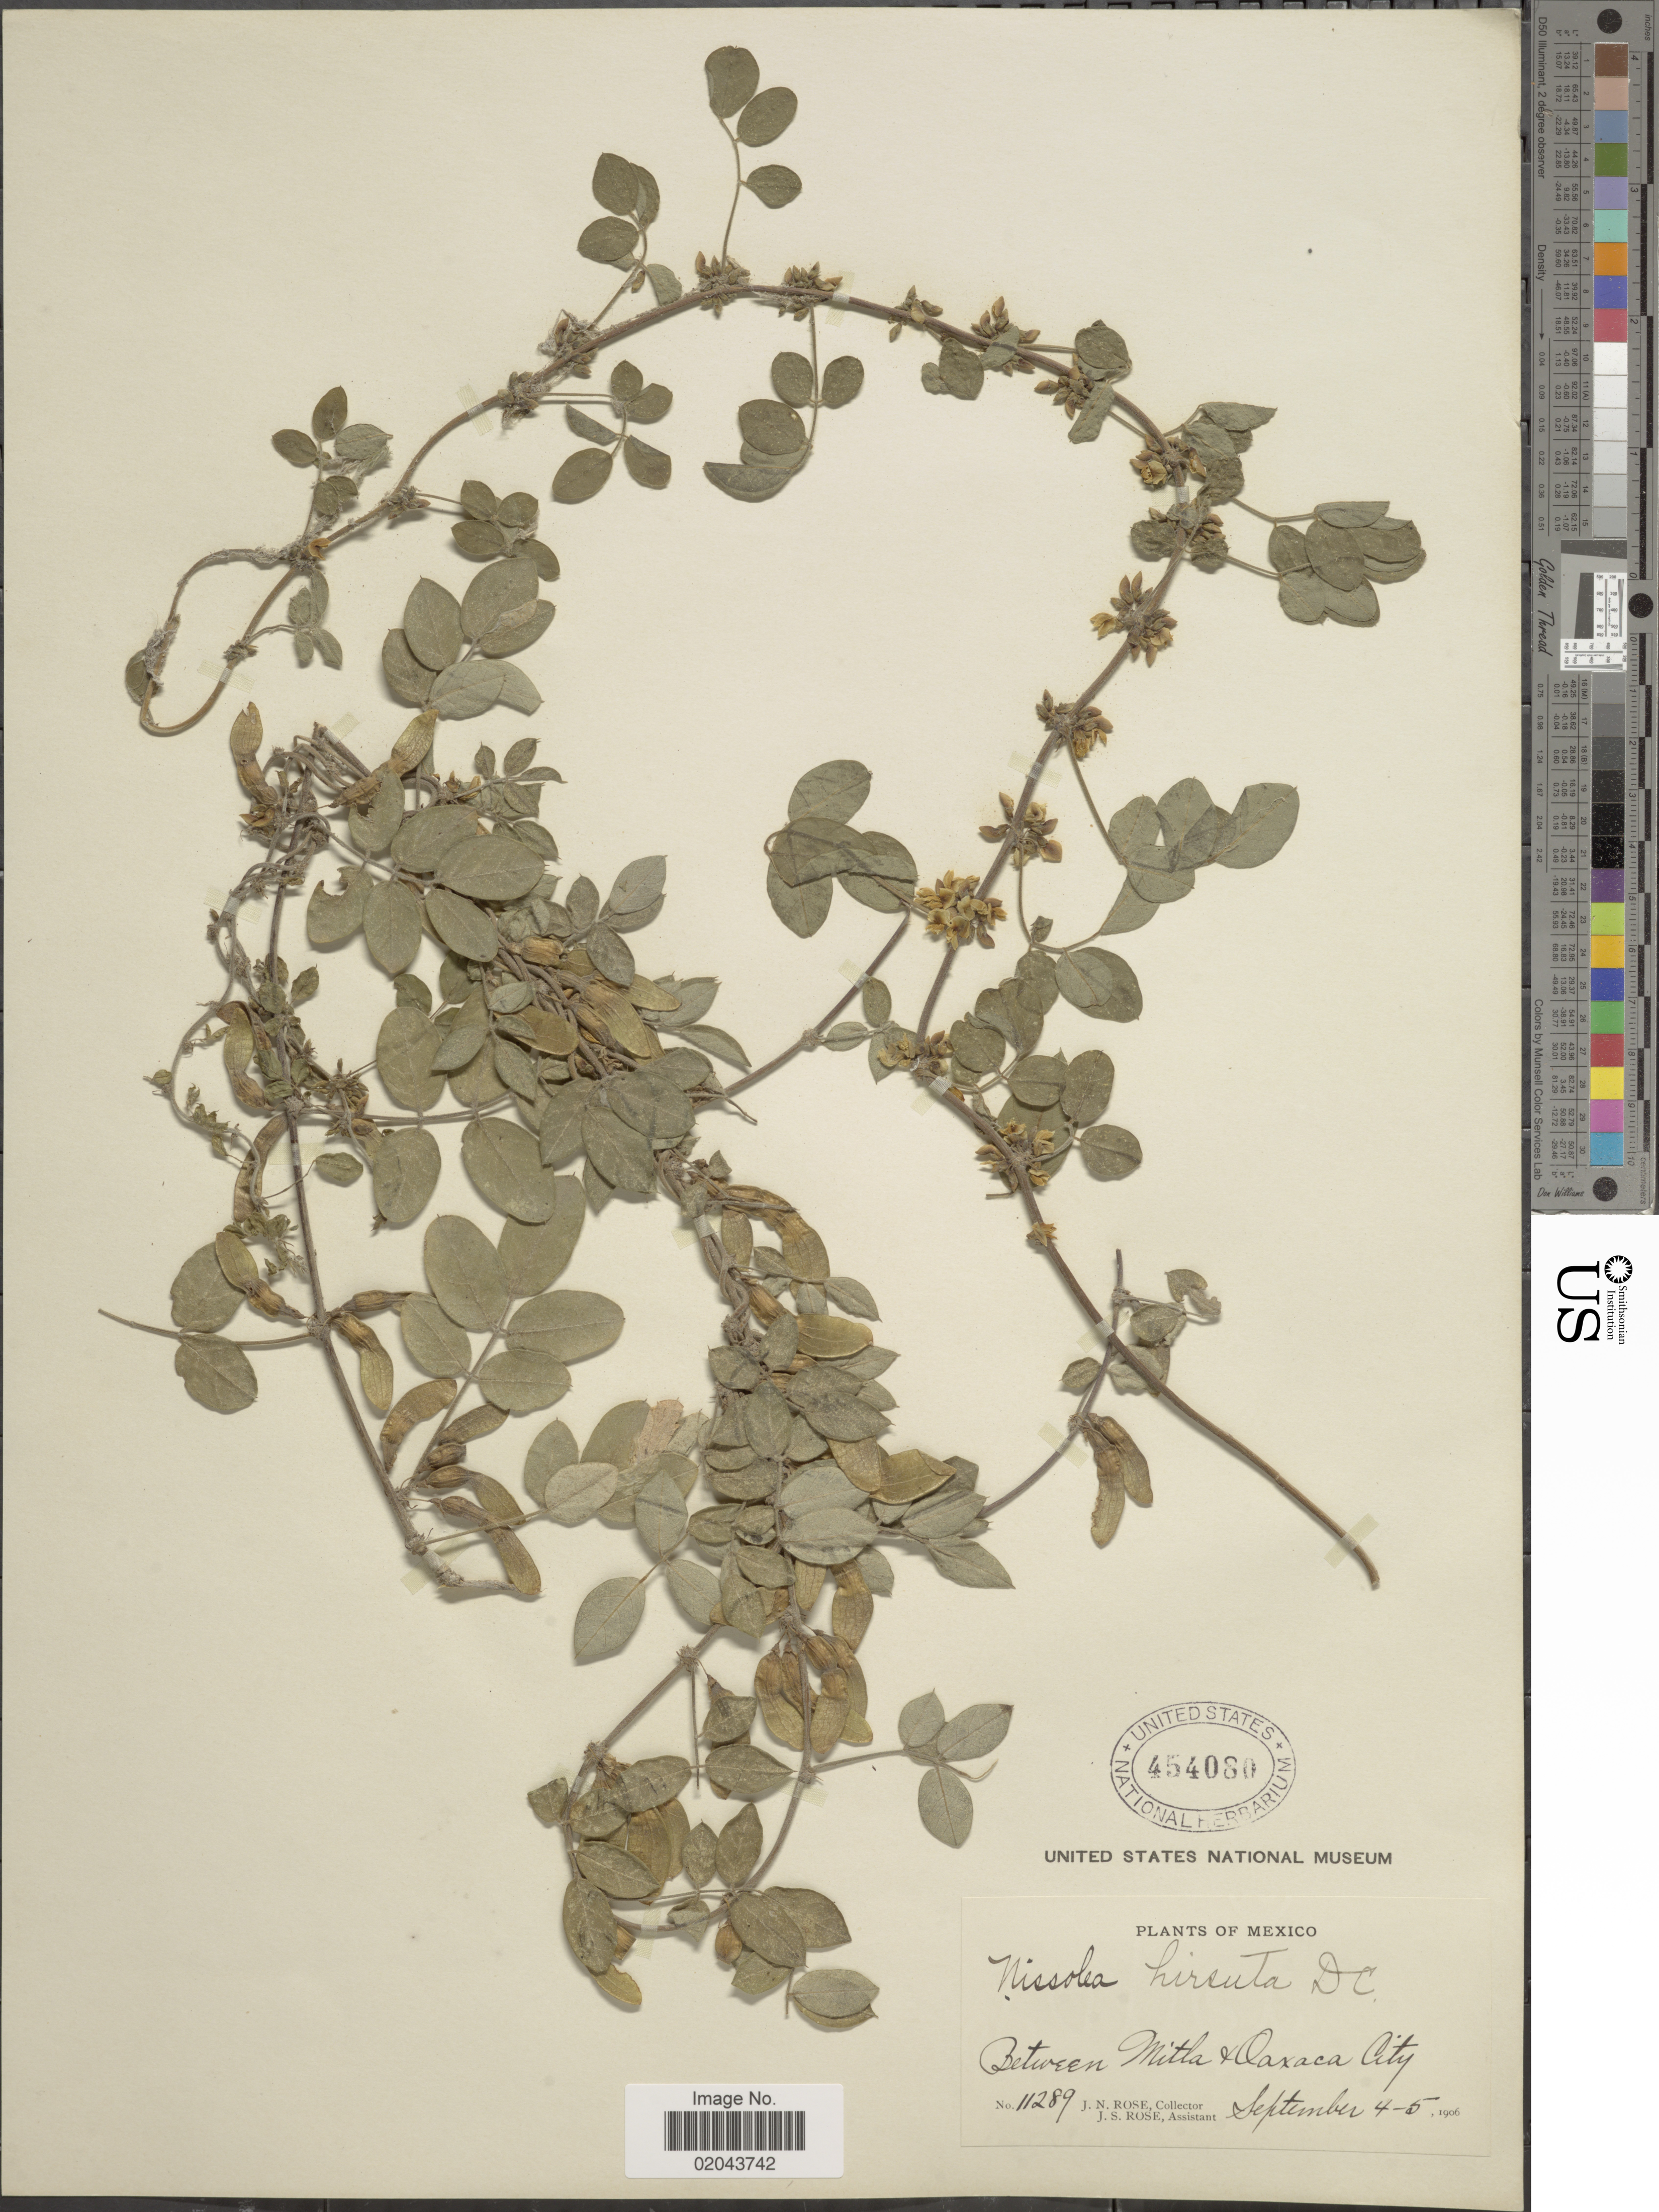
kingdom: Plantae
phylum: Tracheophyta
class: Magnoliopsida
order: Fabales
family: Fabaceae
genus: Nissolia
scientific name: Nissolia microptera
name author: Poir.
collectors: J. N. Rose & J. S. Rose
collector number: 11289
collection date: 1906-09-04/1906-09-05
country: Mexico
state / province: Oaxaca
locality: Between Mitla + Oaxaca City.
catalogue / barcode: US 454080